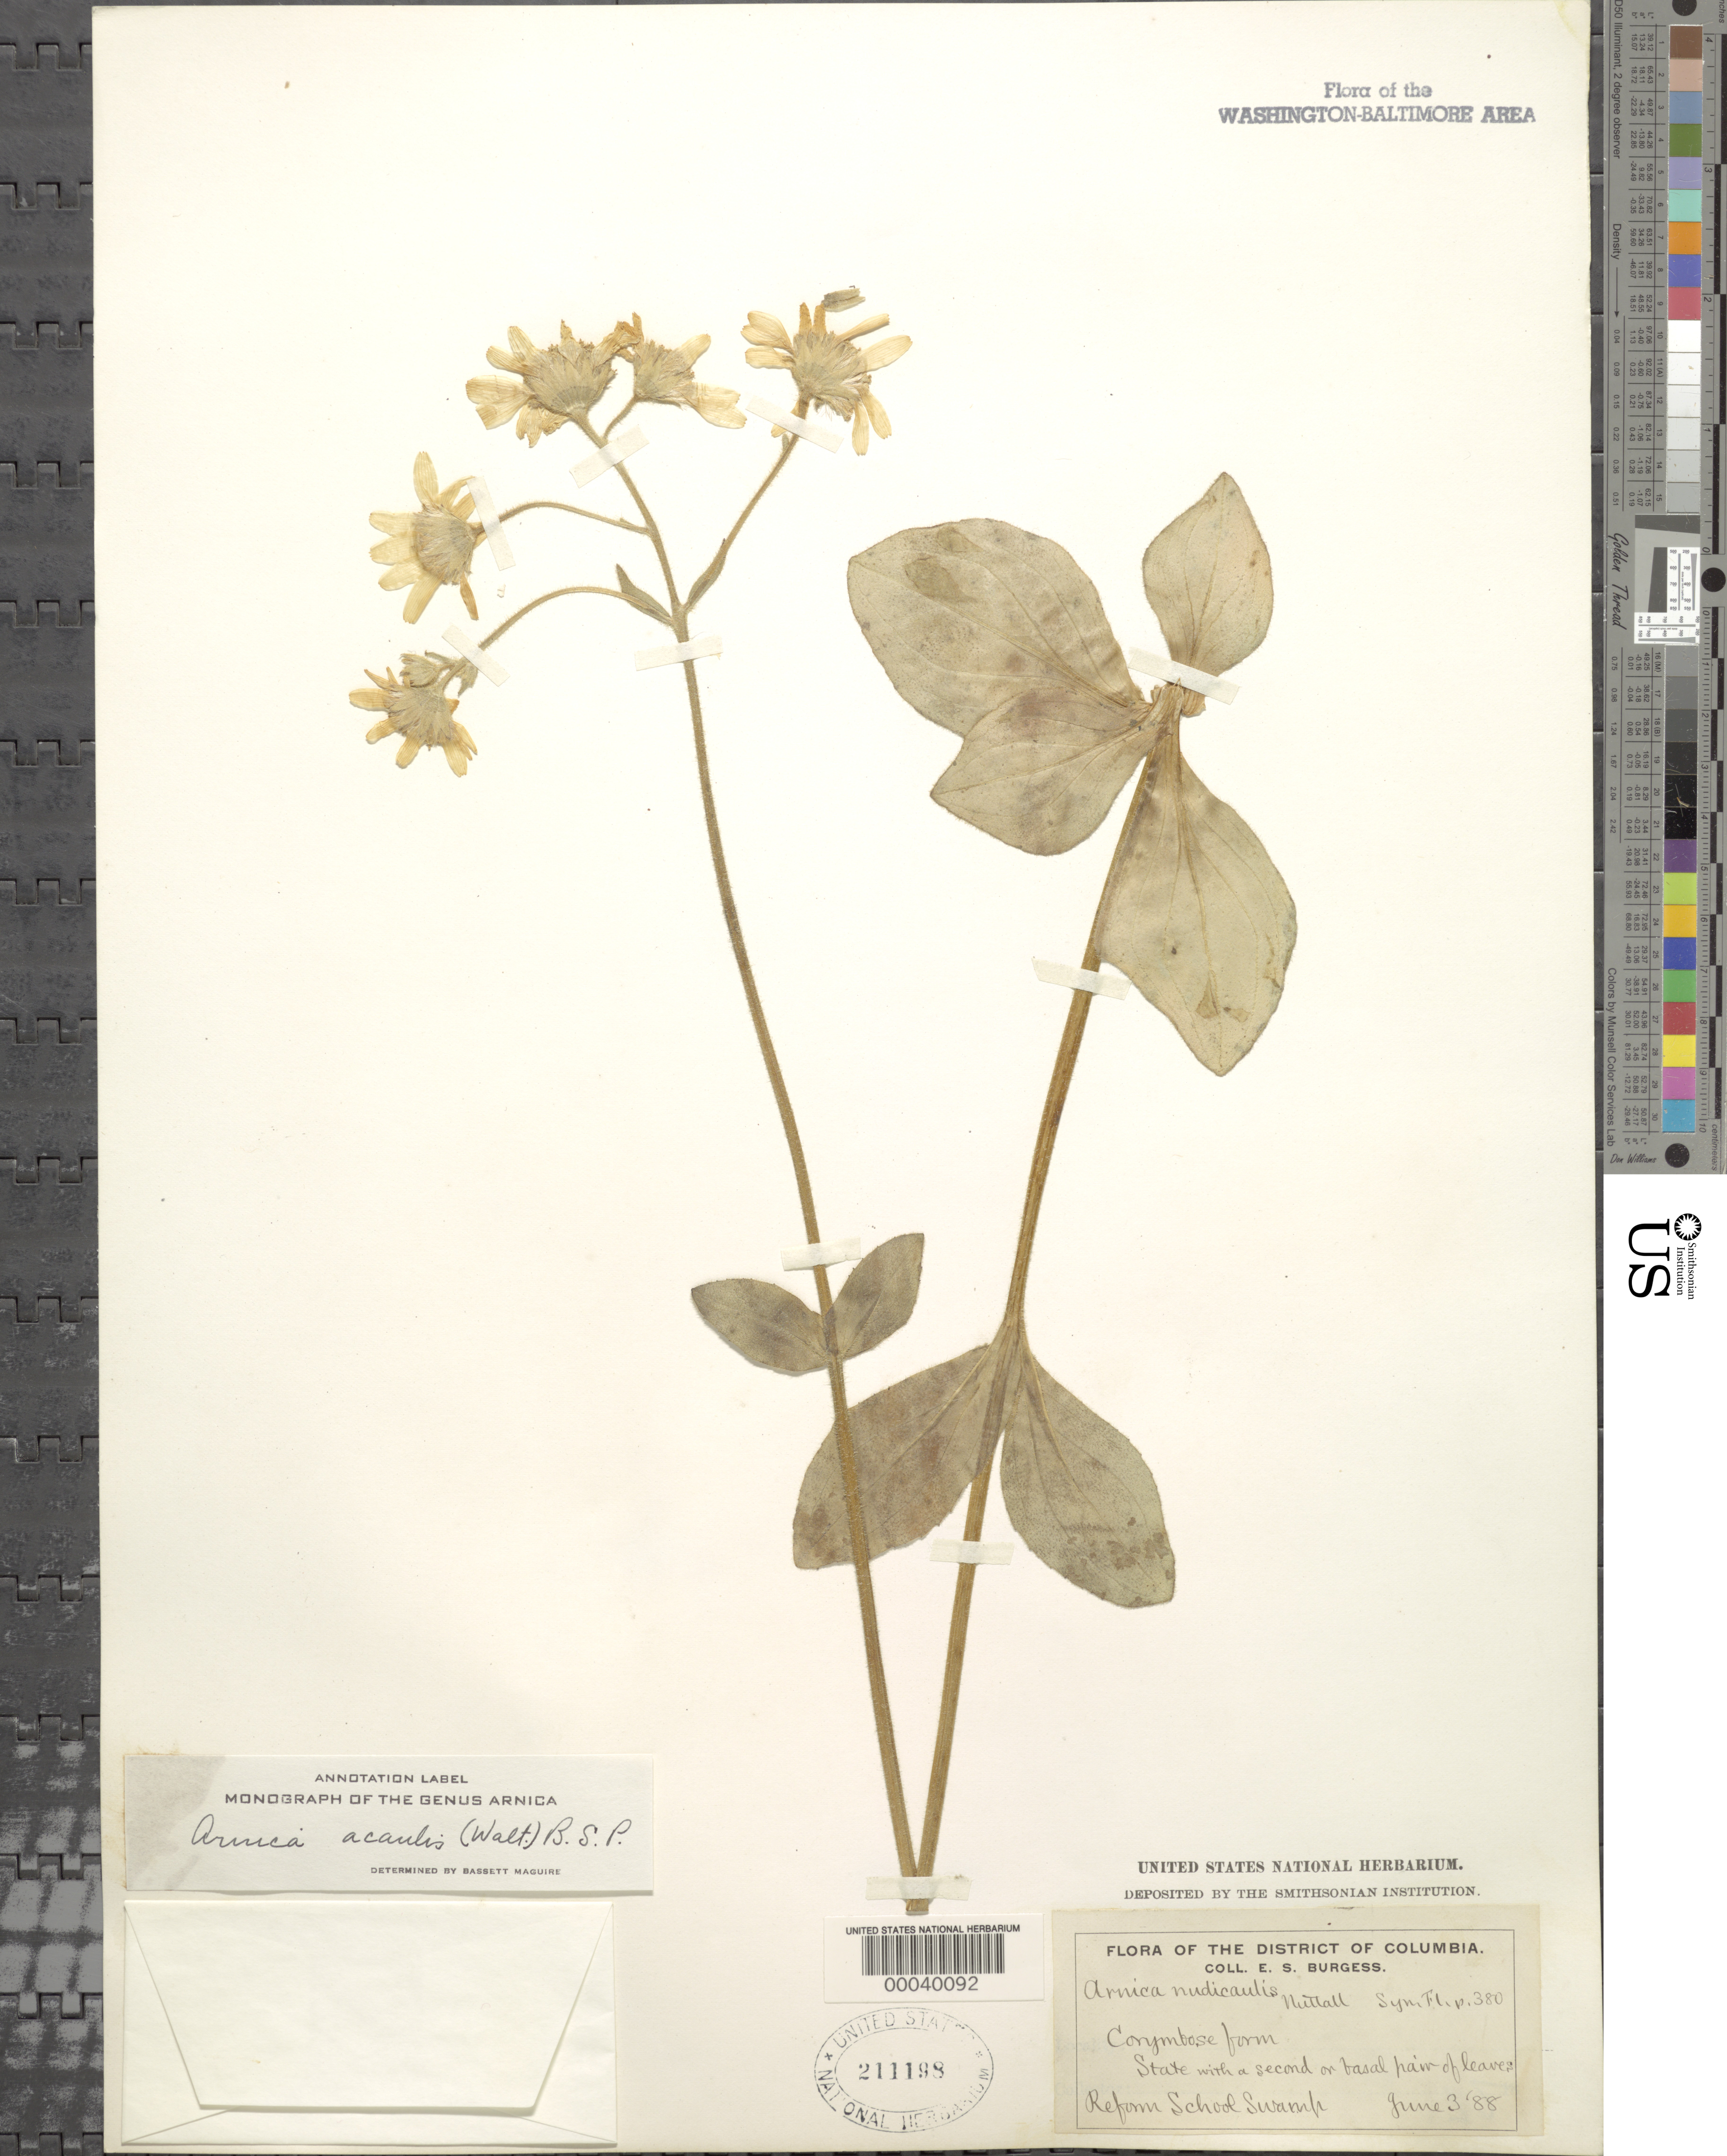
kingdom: Plantae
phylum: Tracheophyta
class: Magnoliopsida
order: Asterales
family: Asteraceae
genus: Arnica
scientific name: Arnica acaulis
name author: (Walter) Britton, Stearns & Poggenb.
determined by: Maguire, Bassett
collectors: E. Burgess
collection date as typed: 03 Jun 1888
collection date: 1888-06-03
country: United States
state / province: District of Columbia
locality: Reform School Swamp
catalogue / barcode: US 211198